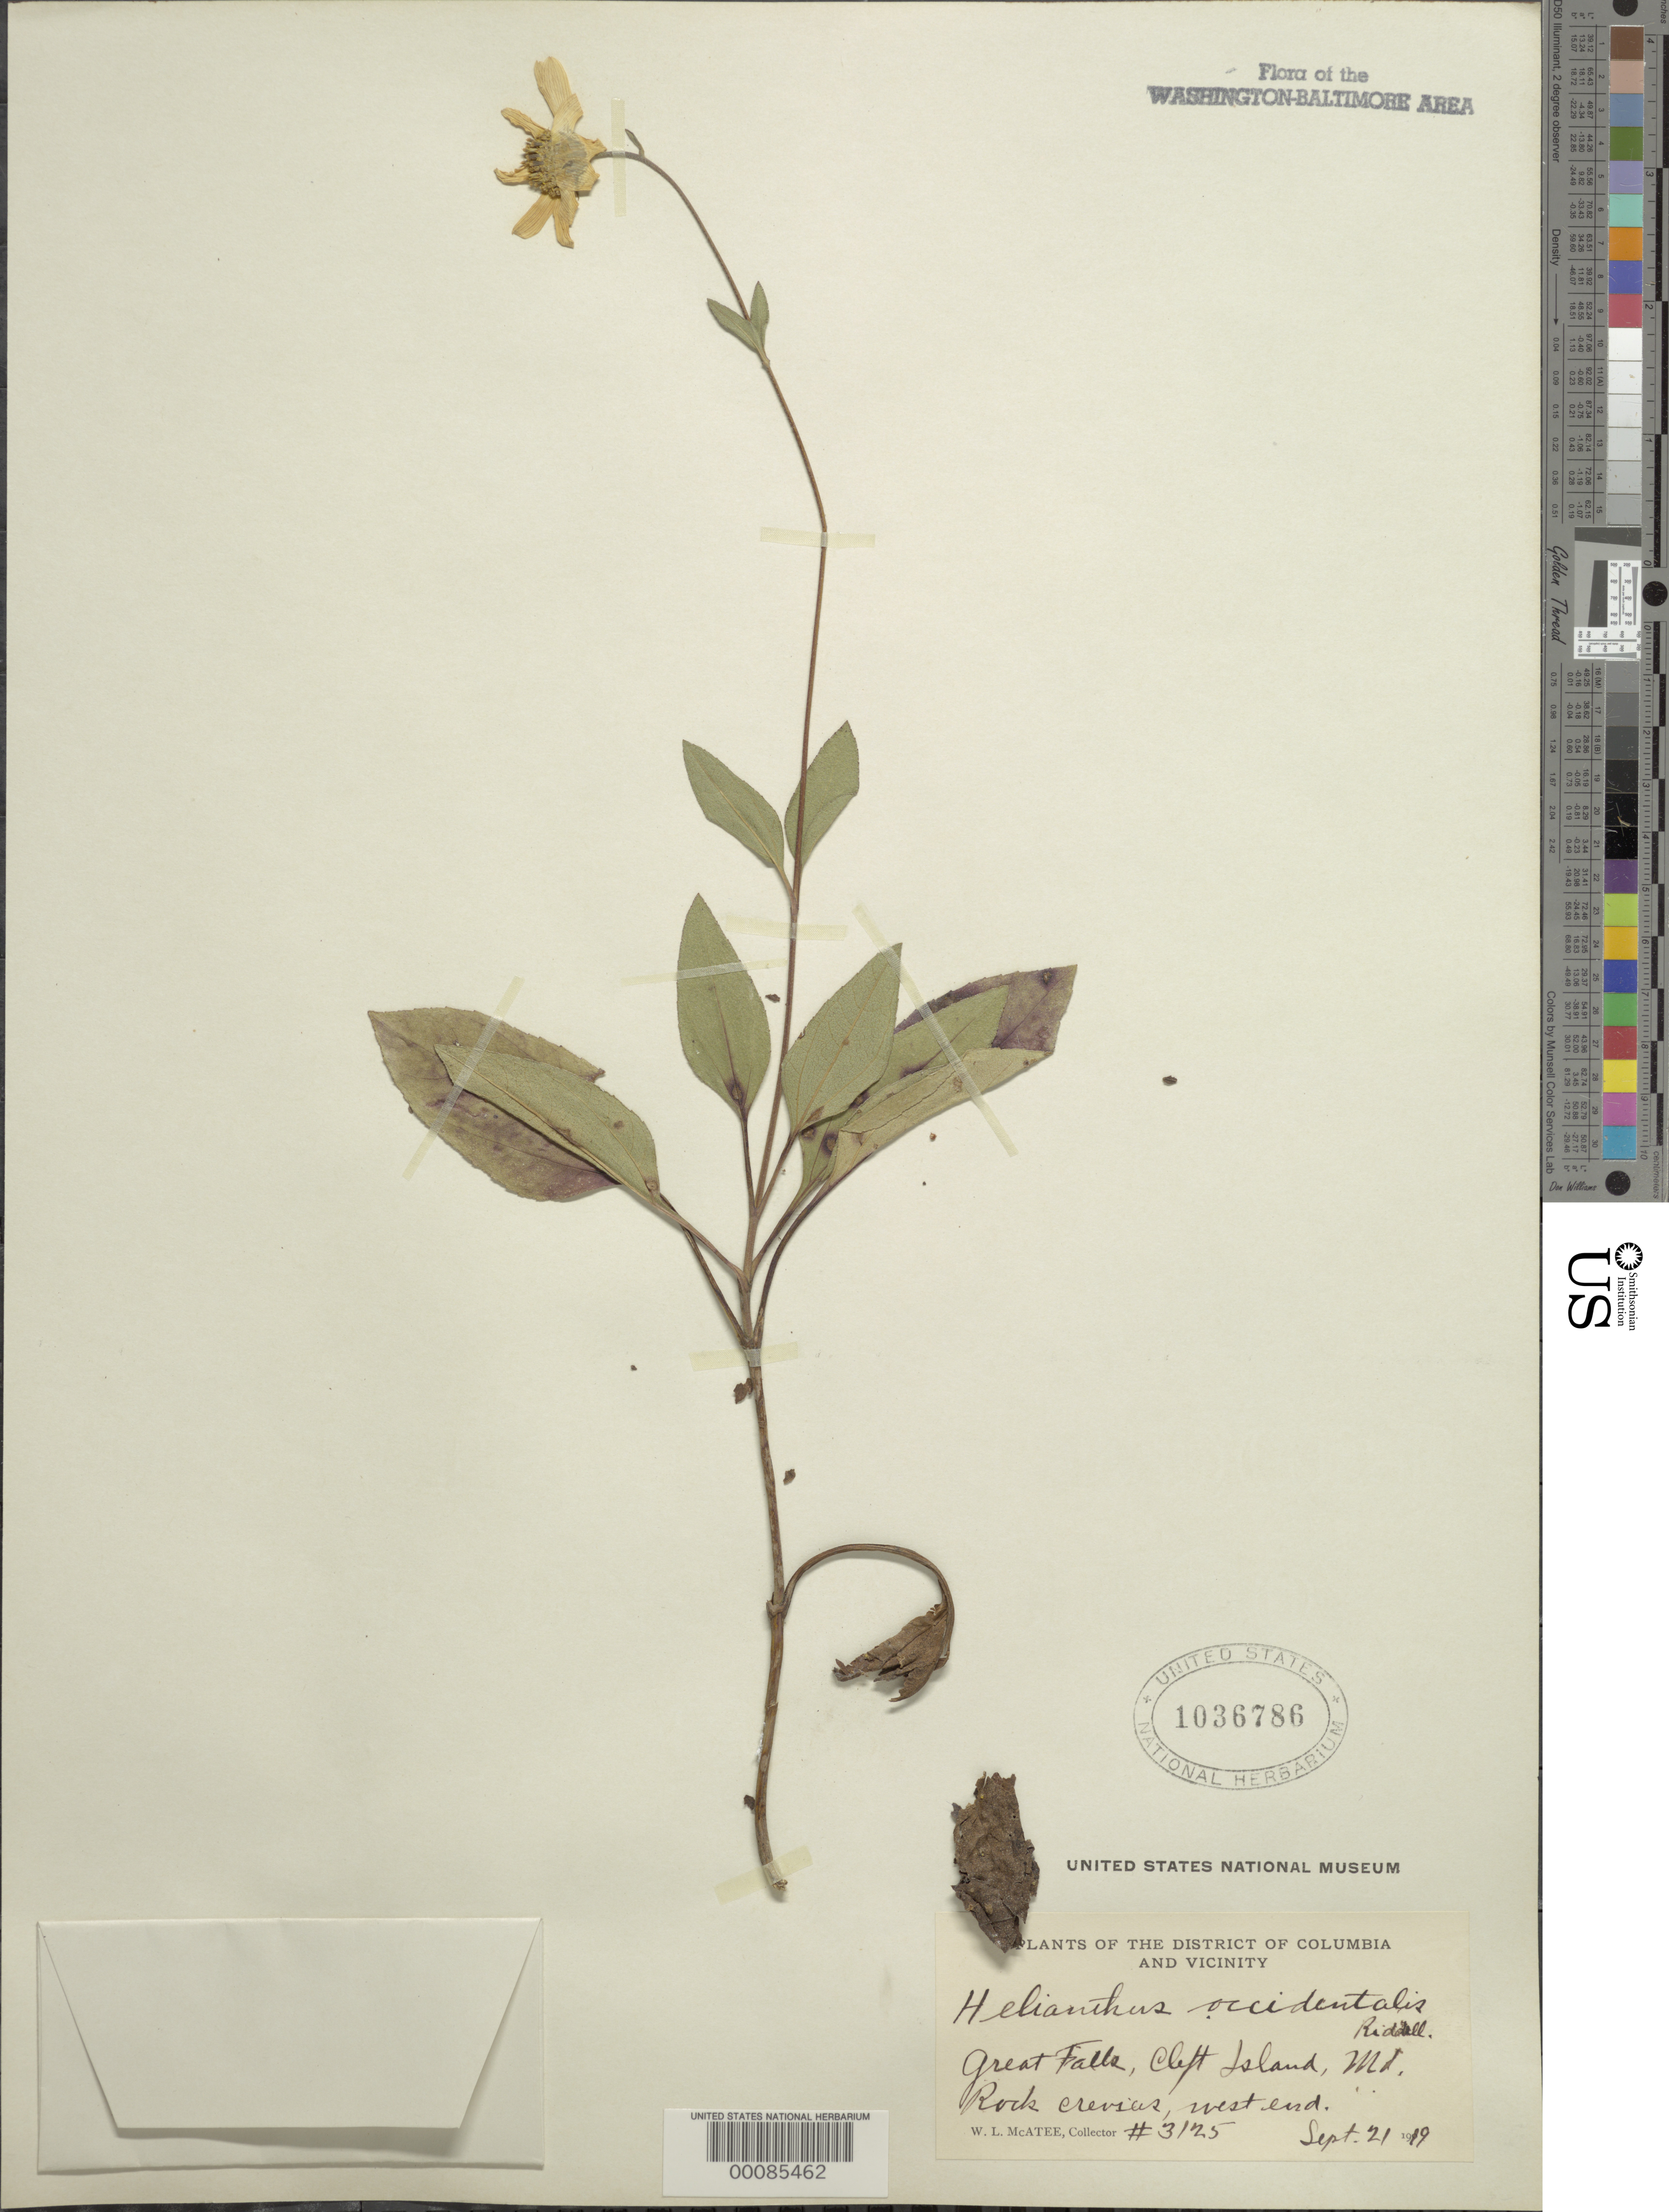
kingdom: Plantae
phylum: Tracheophyta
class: Magnoliopsida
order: Asterales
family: Asteraceae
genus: Helianthus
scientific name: Helianthus occidentalis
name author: Riddell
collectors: W. McAtee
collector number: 3125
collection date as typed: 21 Sep 1919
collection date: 1919-09-21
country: United States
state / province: Maryland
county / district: Montgomery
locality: Great Falls, Cleft Island C. & O. Canal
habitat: Rock crevices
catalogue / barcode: US 1036786